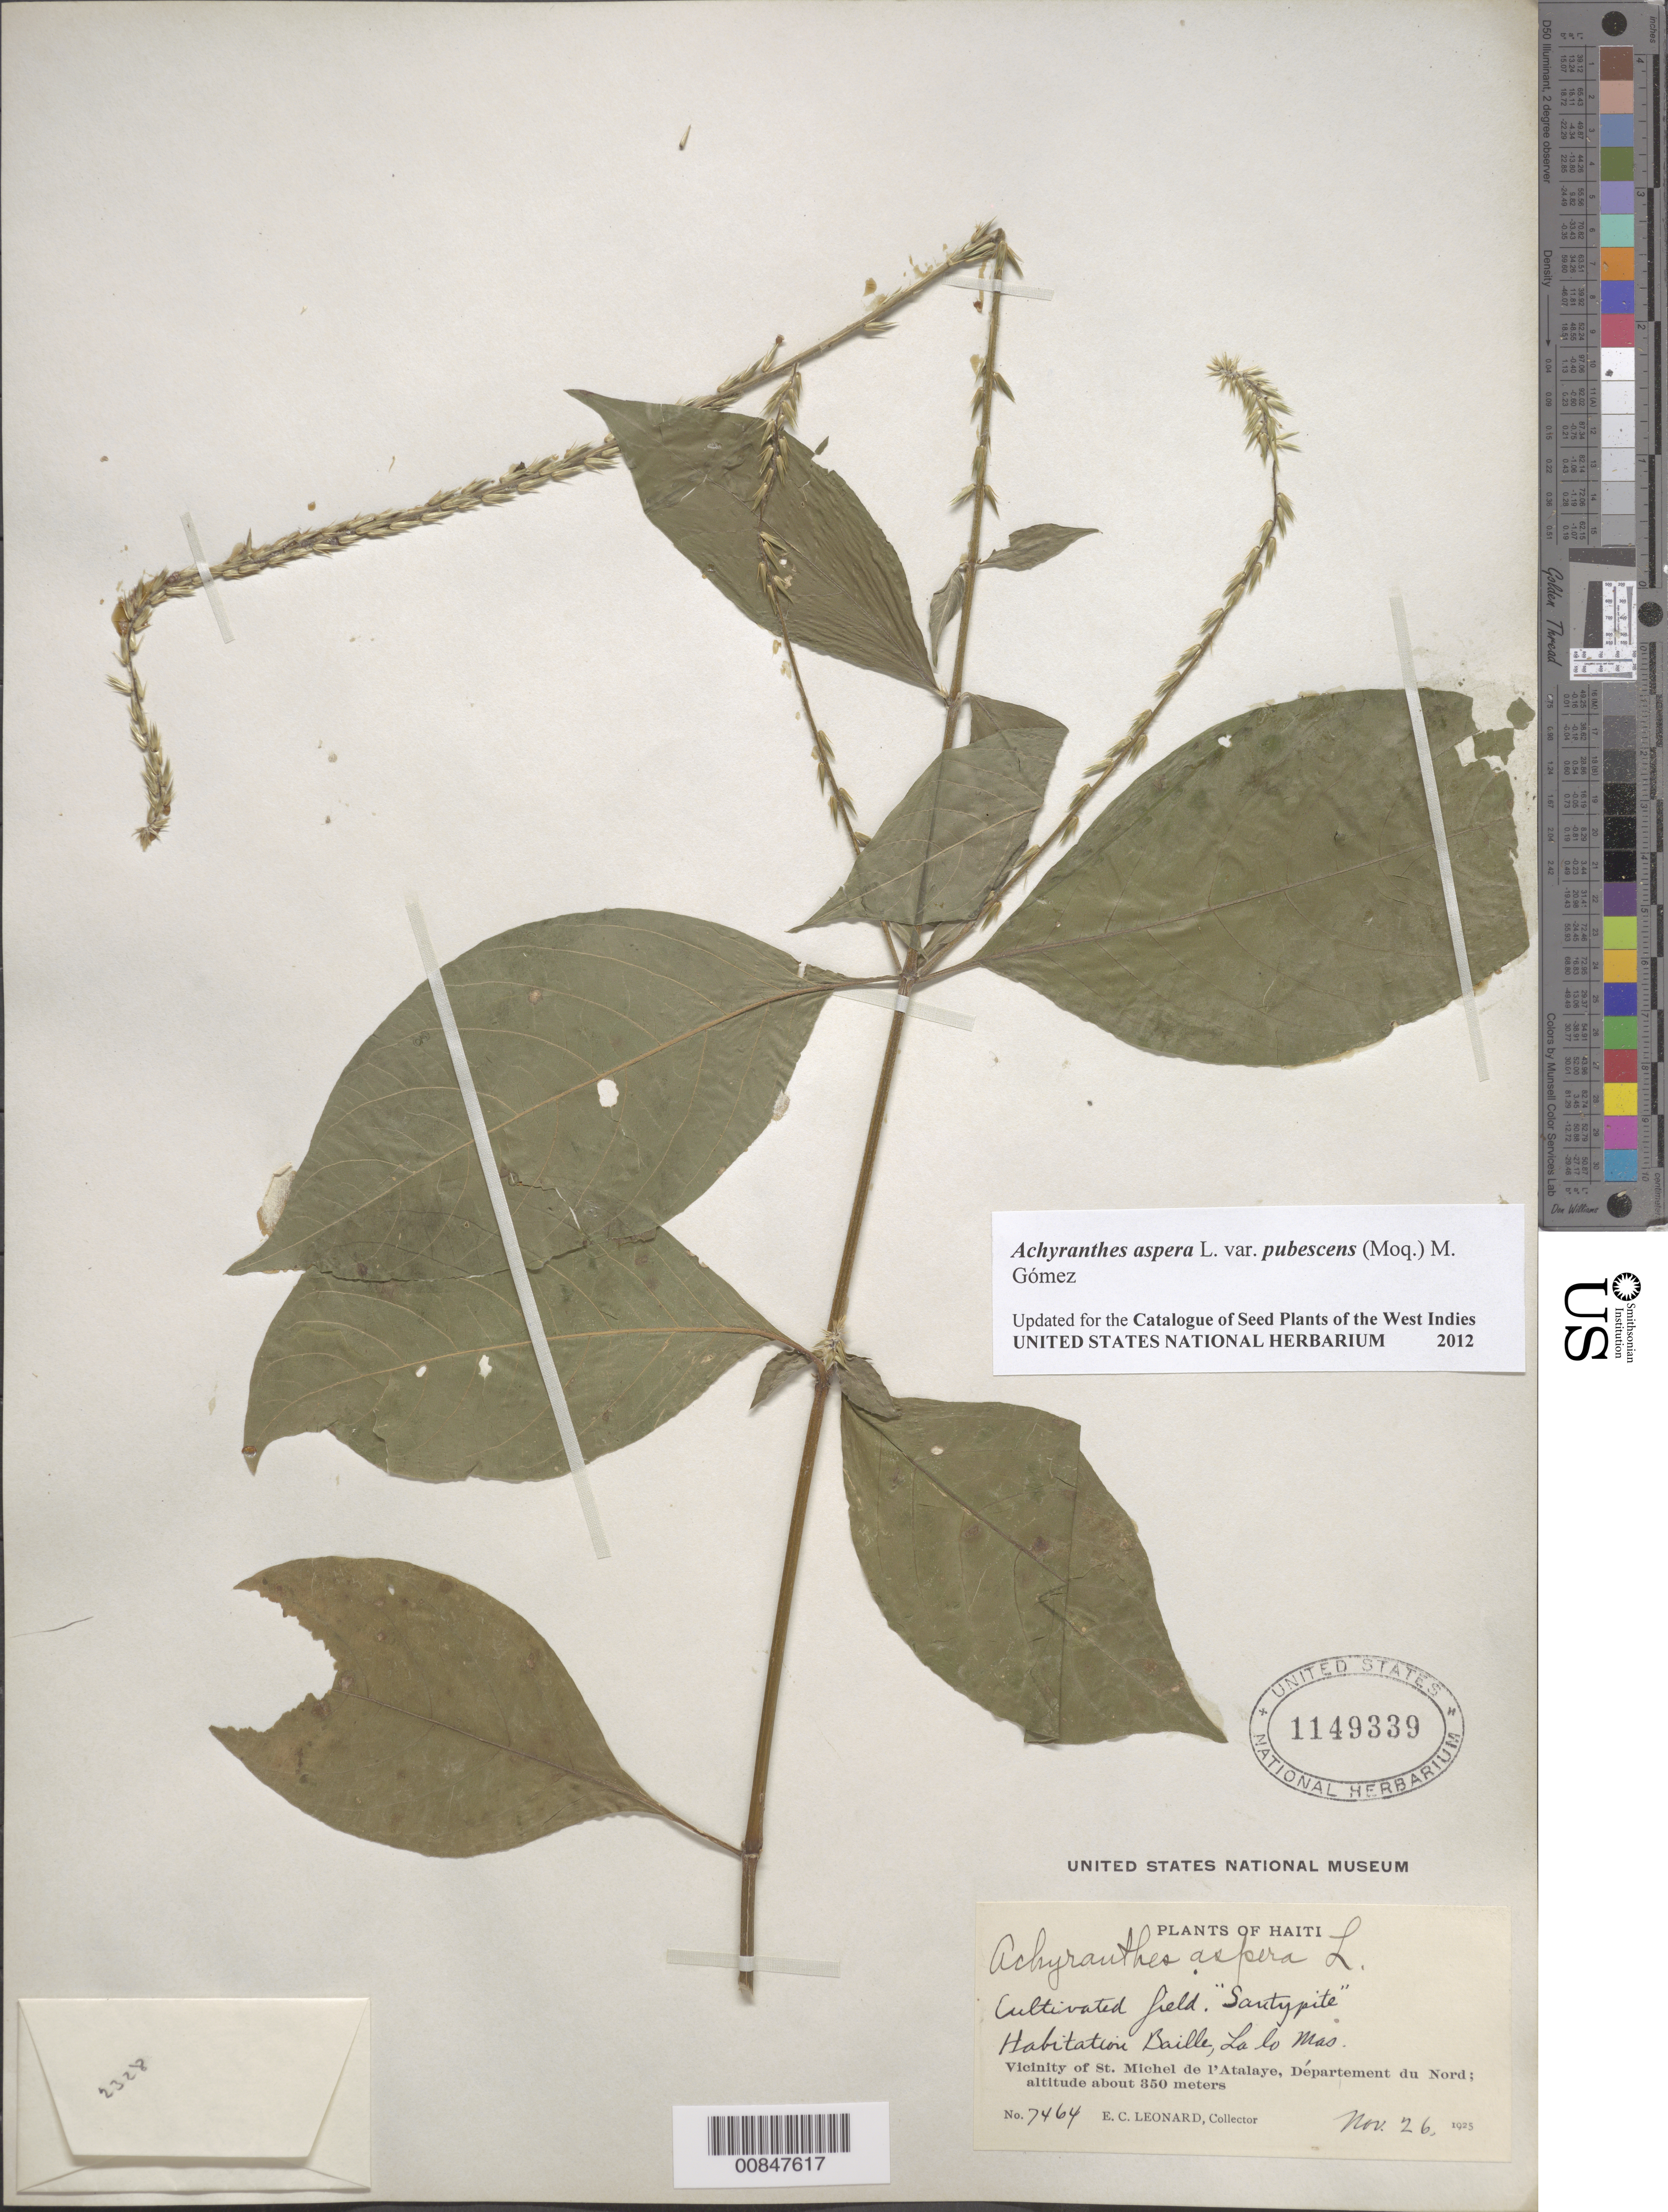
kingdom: Plantae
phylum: Tracheophyta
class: Magnoliopsida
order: Caryophyllales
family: Amaranthaceae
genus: Achyranthes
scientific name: Achyranthes aspera var. pubescens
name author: (Moq.) M. Gómez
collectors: E. C. Leonard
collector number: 7464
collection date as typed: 26 Nov 1925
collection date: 1925-11-26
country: Haiti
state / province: Nord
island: Hispaniola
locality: Vicinity of St. Michel de l'Atalaye, Habitation Baille, La lo Mas.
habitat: Cultivated field.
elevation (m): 350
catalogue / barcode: US 1149339